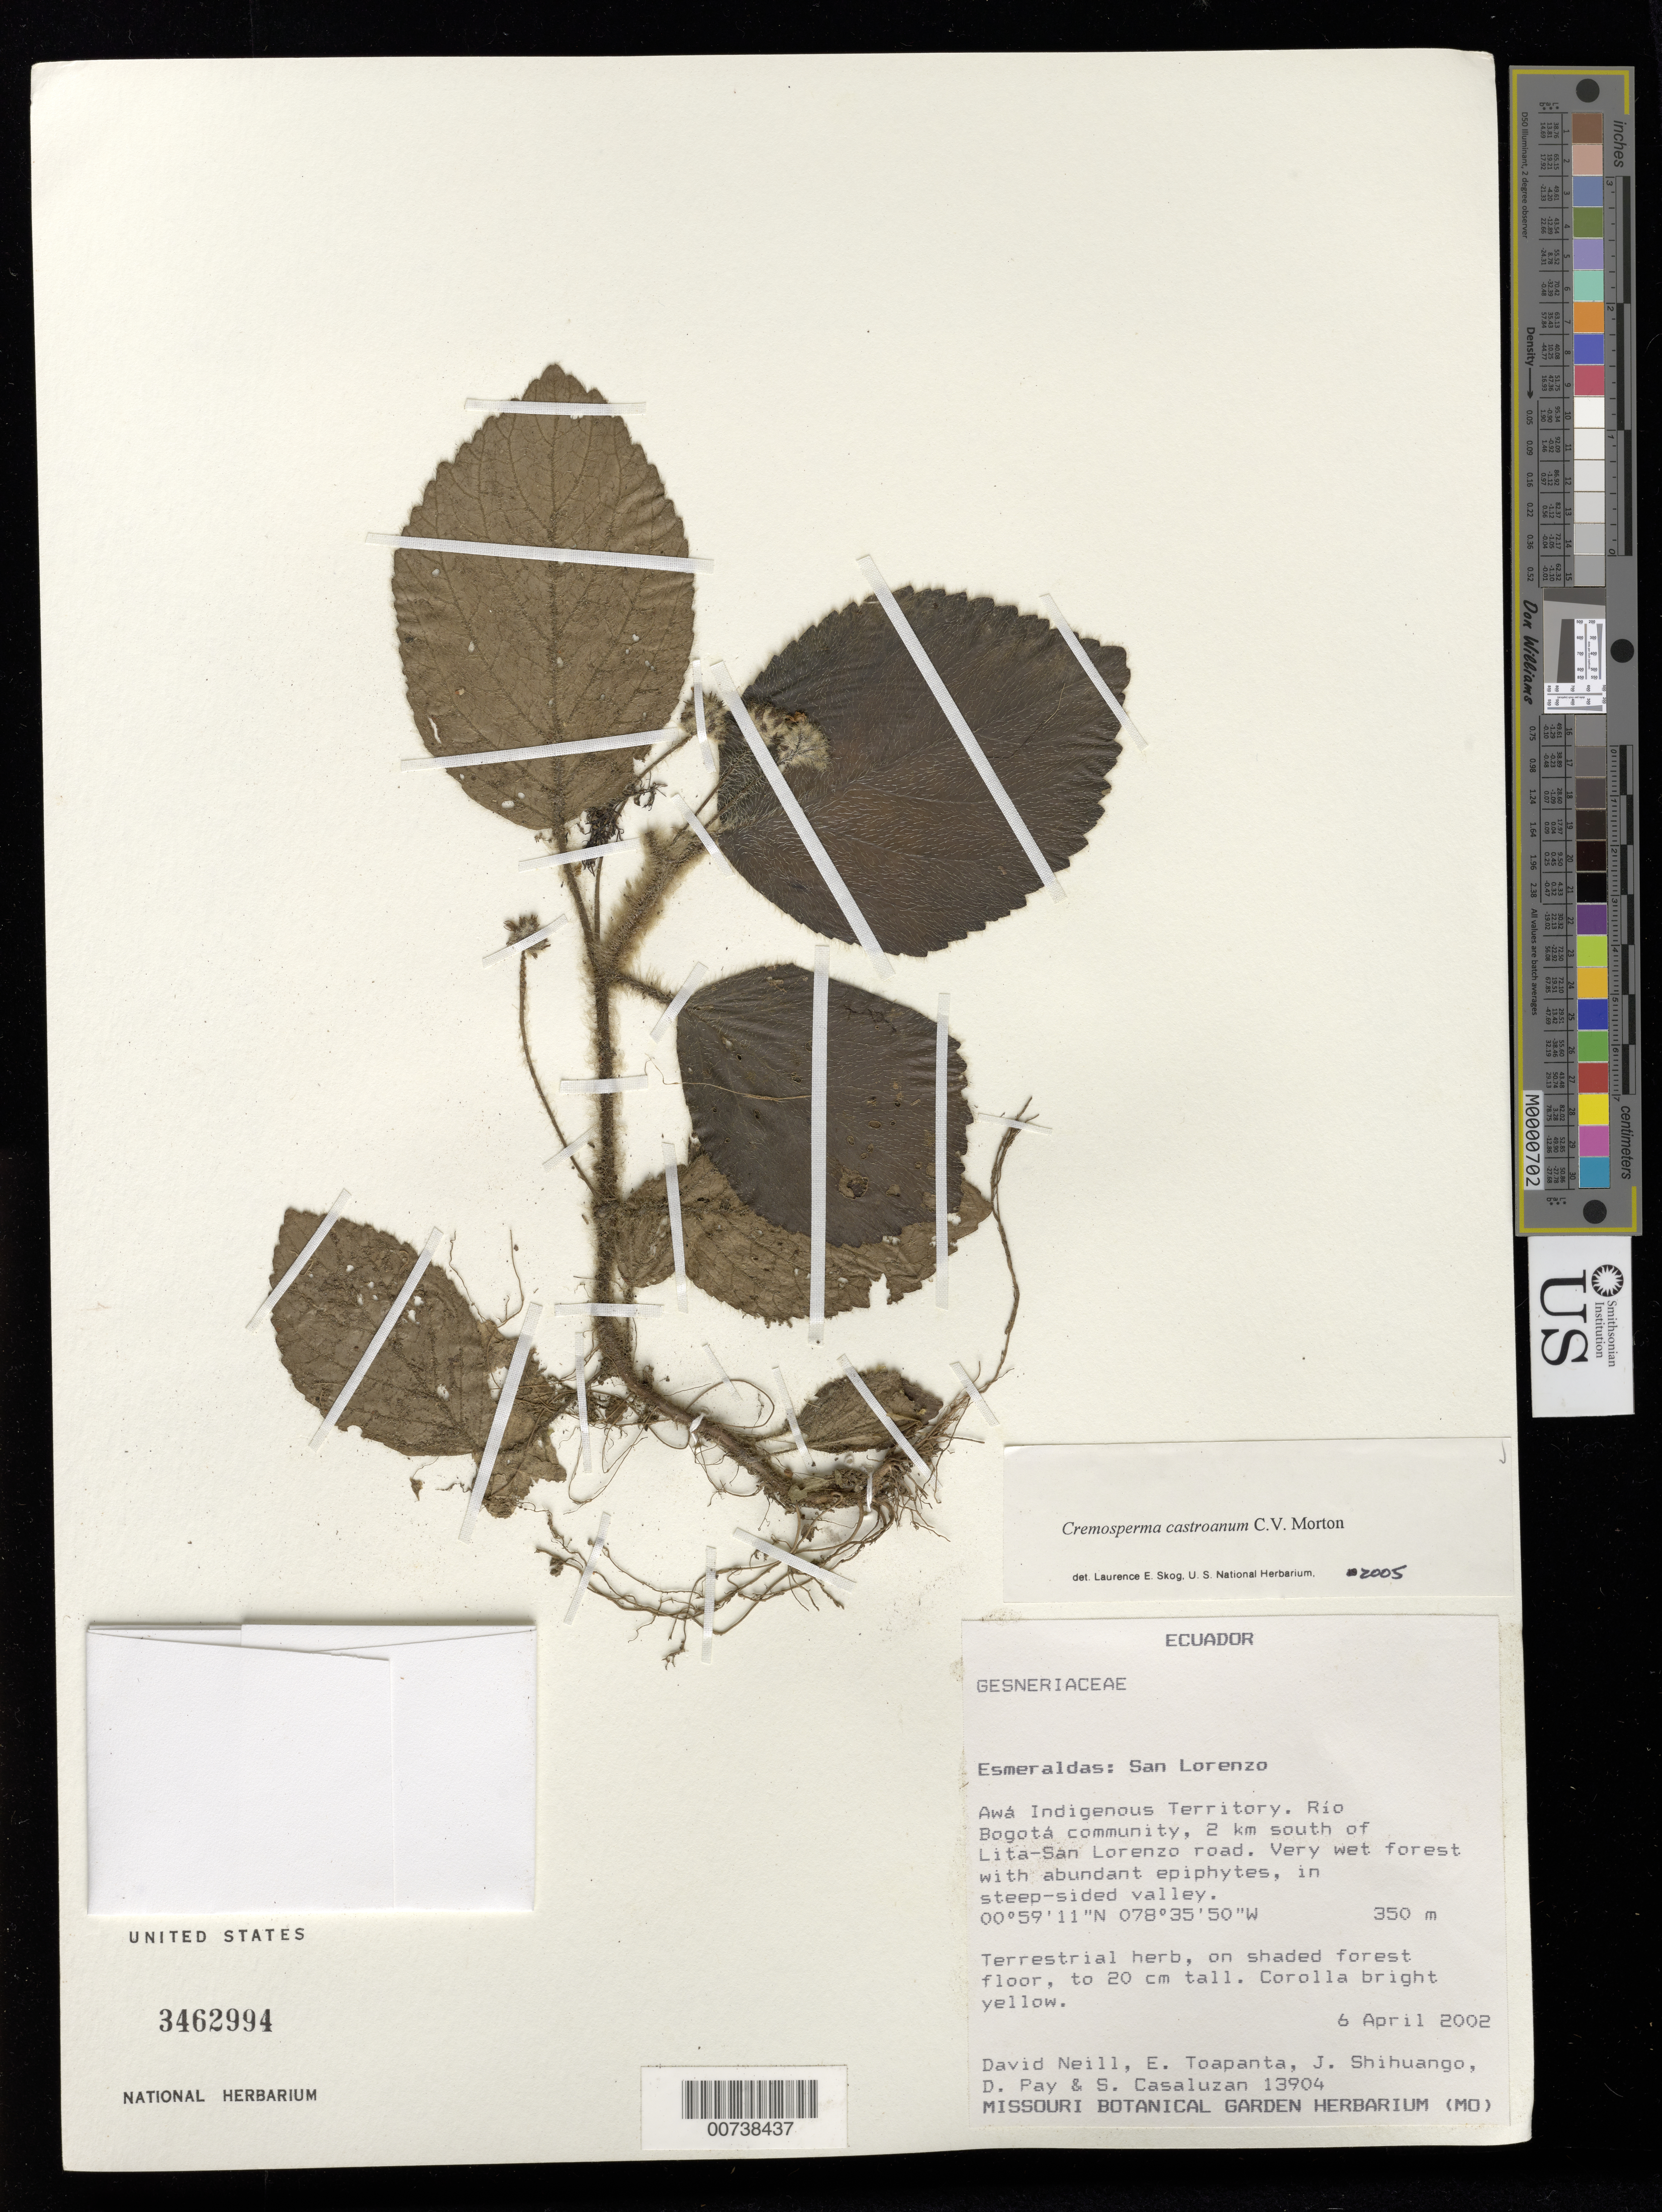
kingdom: Plantae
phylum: Tracheophyta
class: Magnoliopsida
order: Lamiales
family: Gesneriaceae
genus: Cremosperma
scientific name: Cremosperma castroanum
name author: C.V. Morton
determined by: Skog, Laurence E.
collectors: D. A. Neill, E. Toapanta, J. Shihuango, D. Pay & S. Casaluzan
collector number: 13904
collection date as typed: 06 Apr 2002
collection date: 2002-04-06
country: Ecuador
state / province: Esmeraldas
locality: Esmeraldas: San Lorenzo. Awá Indigenous Territory. Río Bogotá community, 2 km south of Lita-San Lorenzo road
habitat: Very wet forest with abundant epiphytes, in steep-sided valley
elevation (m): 350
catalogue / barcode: US 3462994